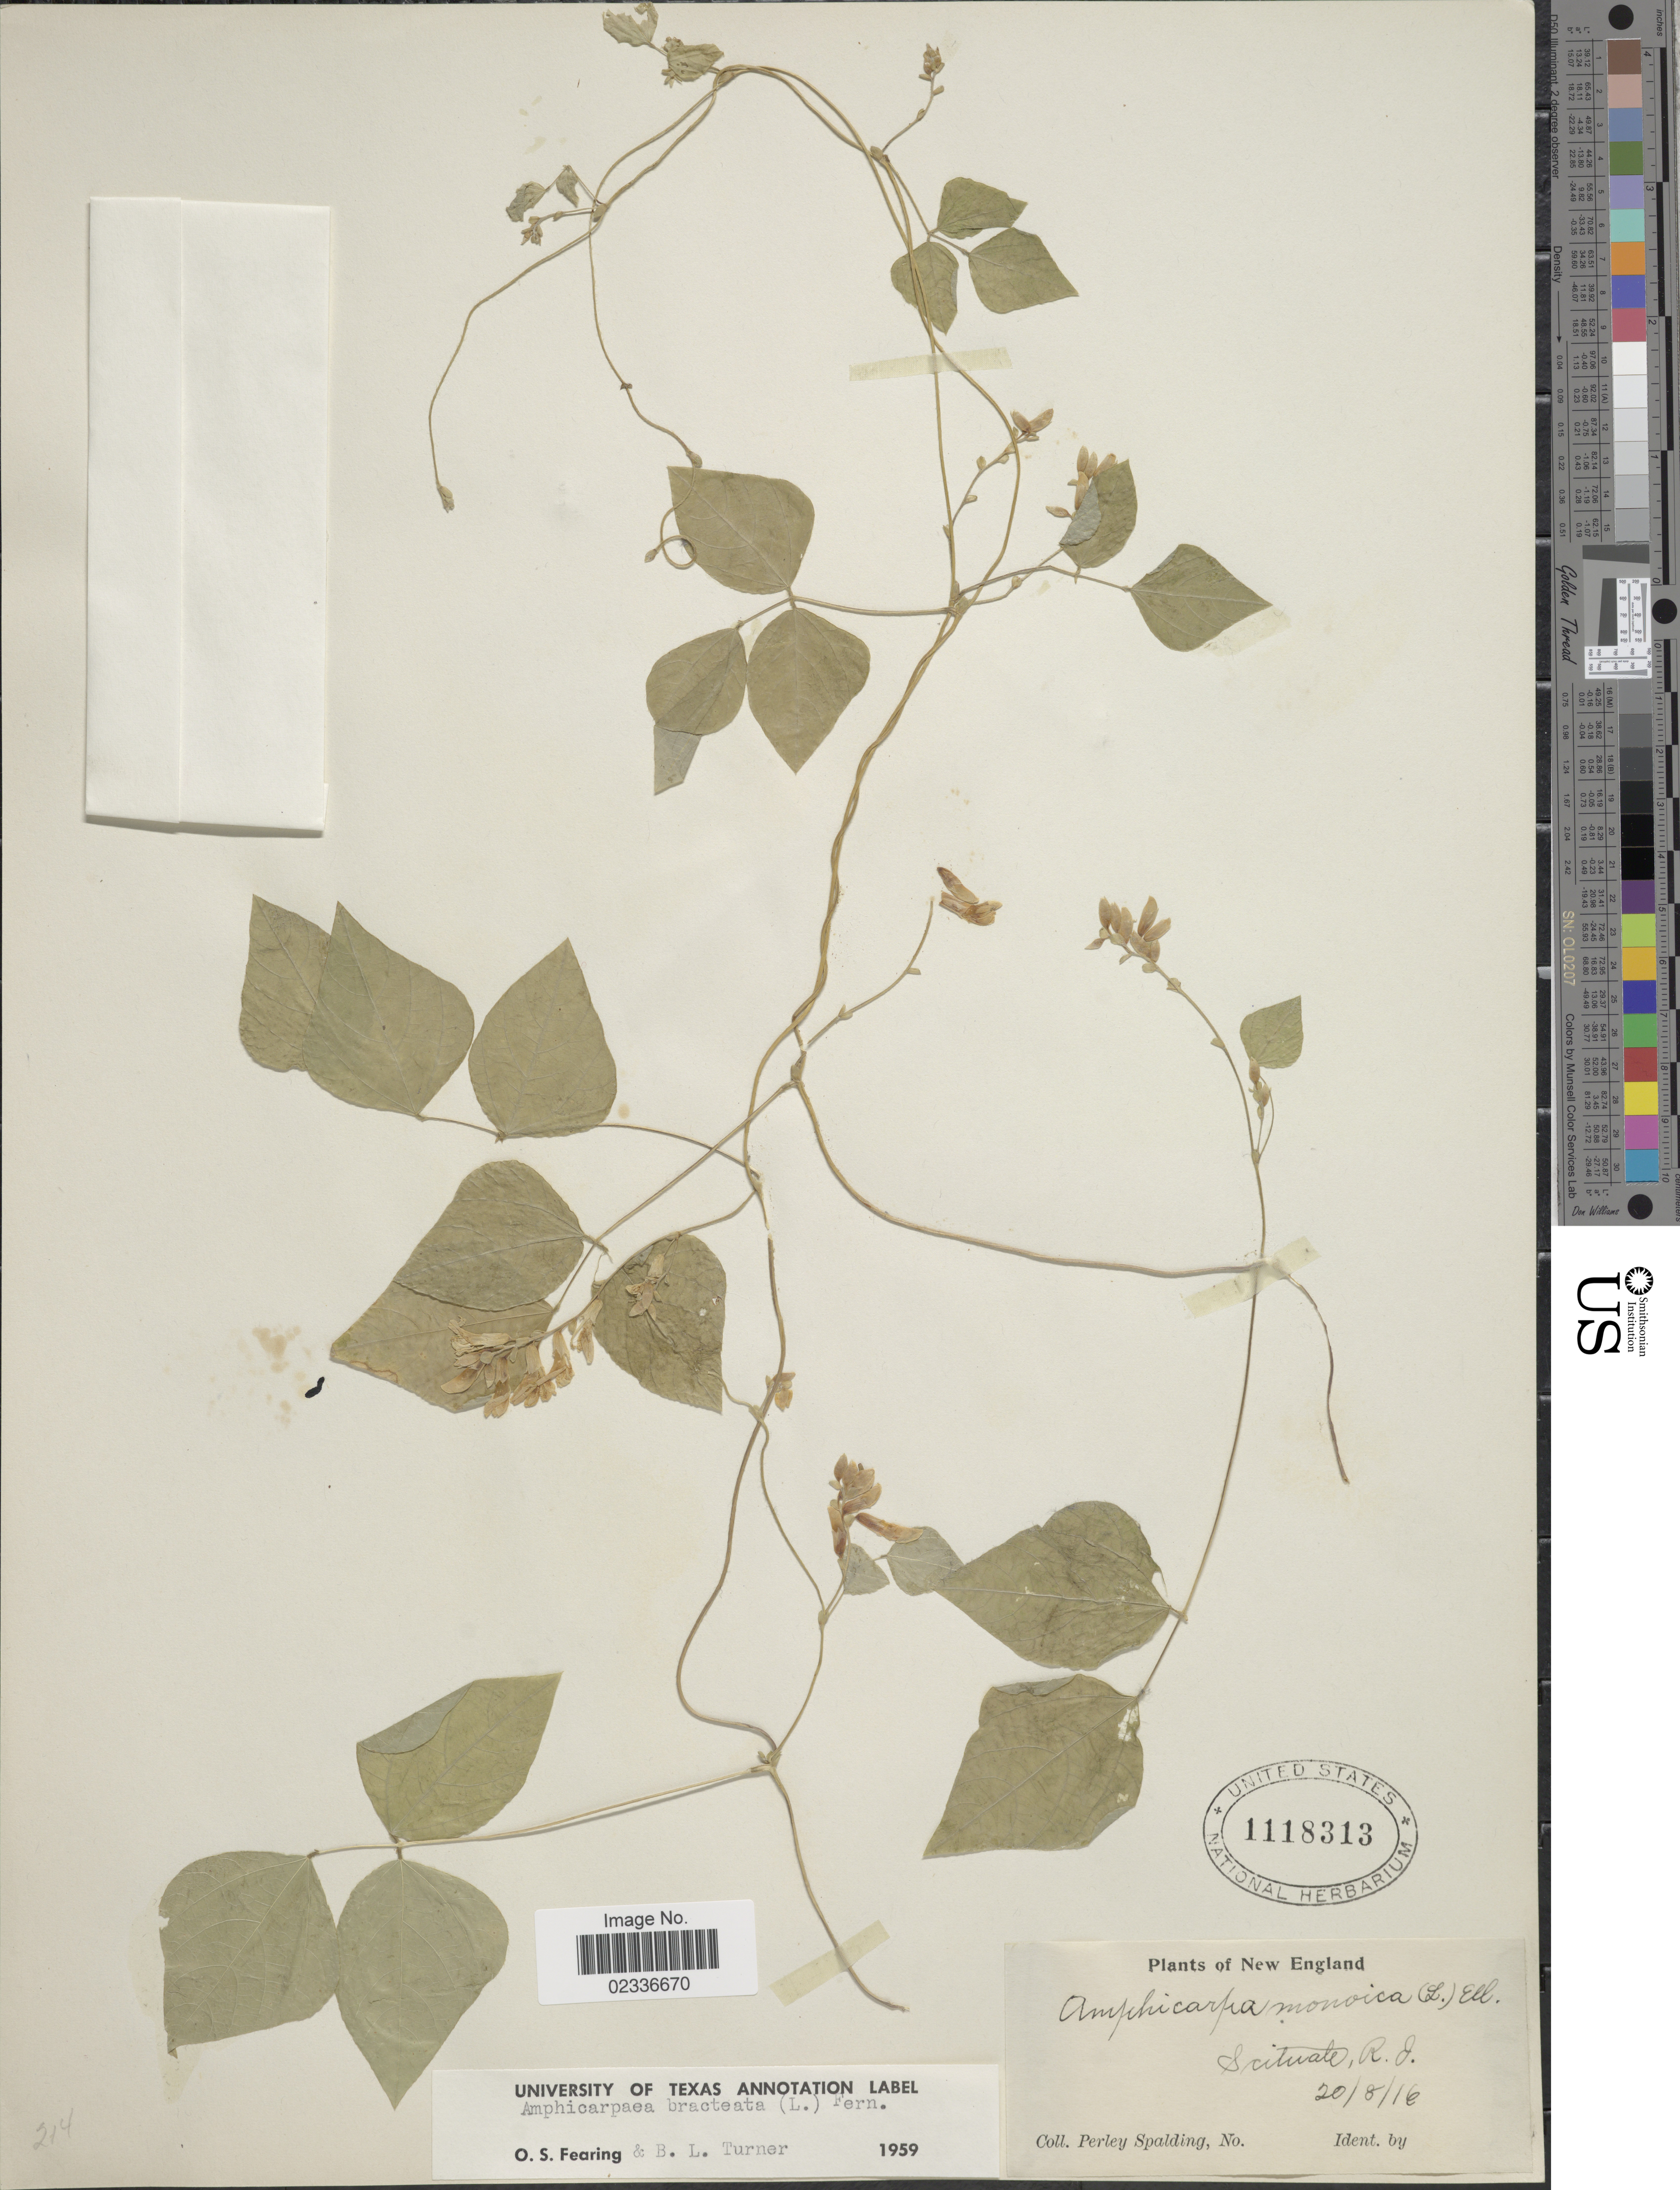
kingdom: Plantae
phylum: Tracheophyta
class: Magnoliopsida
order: Fabales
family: Fabaceae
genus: Amphicarpaea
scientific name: Amphicarpaea bracteata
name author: (L.) Fernald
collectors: P. Spalding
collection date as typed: Transcribed d/m/y: 20/8/16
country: United States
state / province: Rhode Island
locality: Scituale, R.I., New England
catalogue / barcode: US 1118313